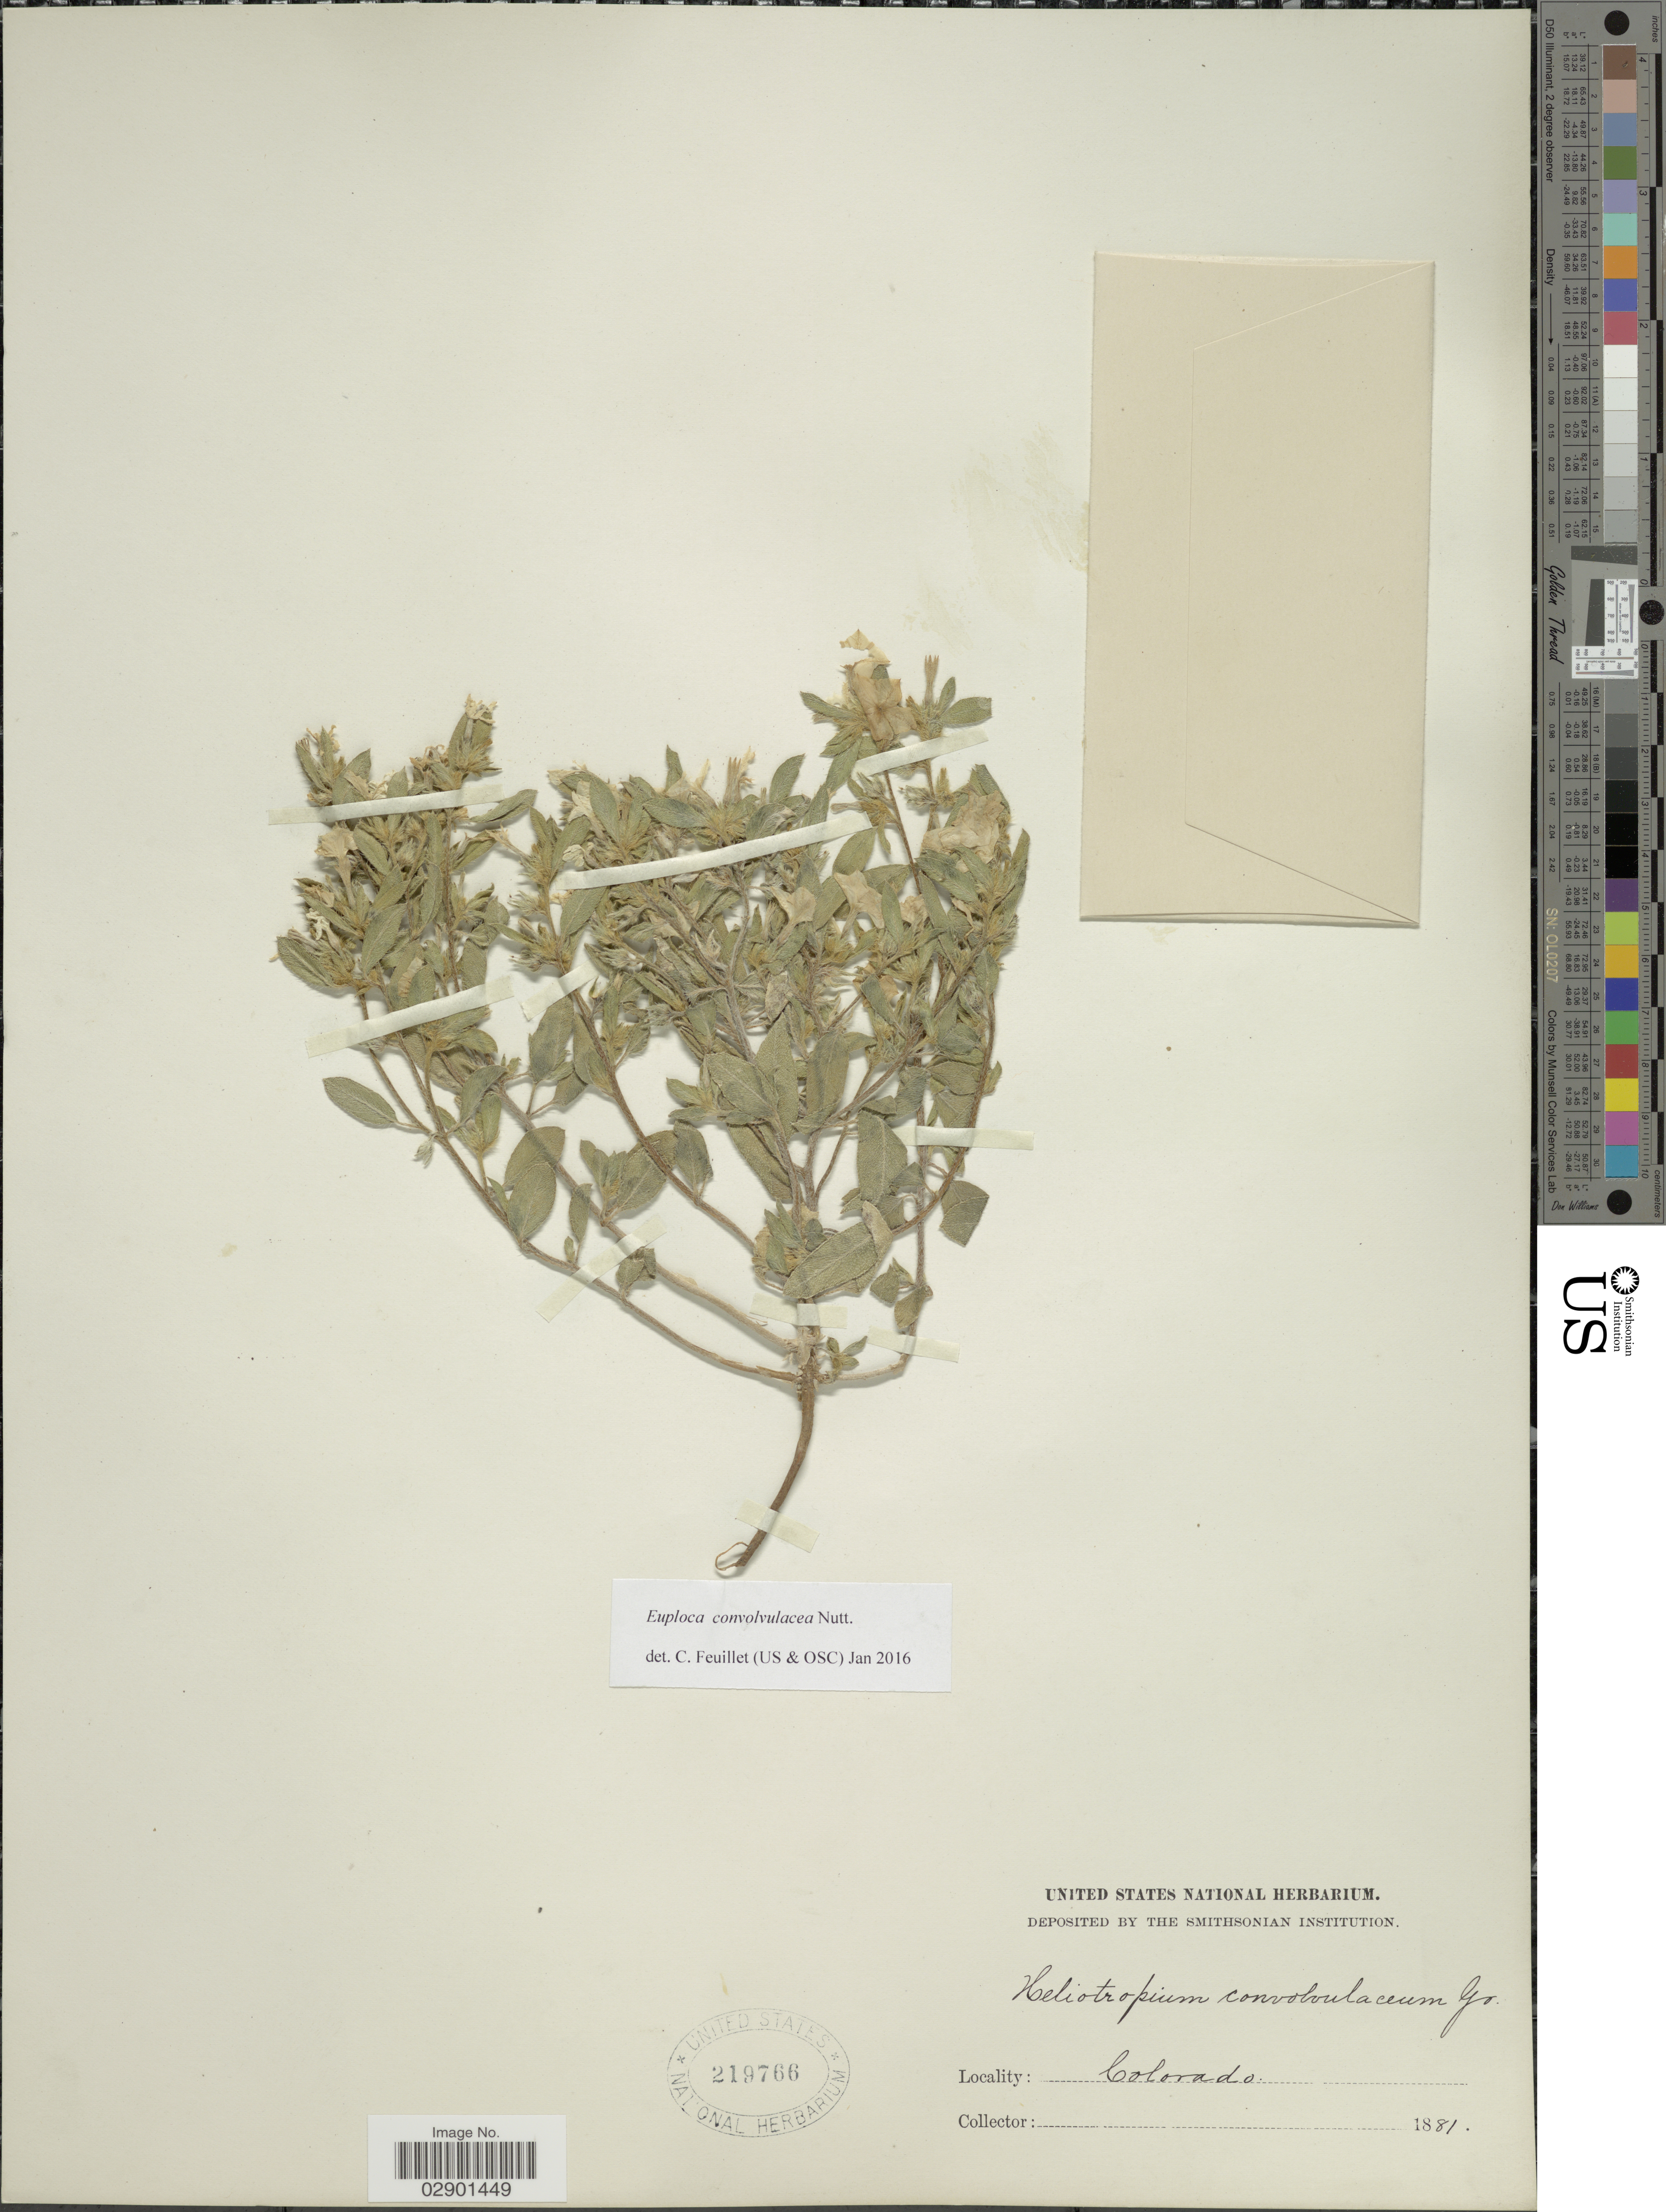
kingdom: Plantae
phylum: Tracheophyta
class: Magnoliopsida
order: Boraginales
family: Heliotropiaceae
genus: Euploca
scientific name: Euploca convolvulacea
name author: Nutt.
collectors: ex herb. United States National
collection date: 1881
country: United States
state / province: Colorado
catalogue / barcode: US 219766